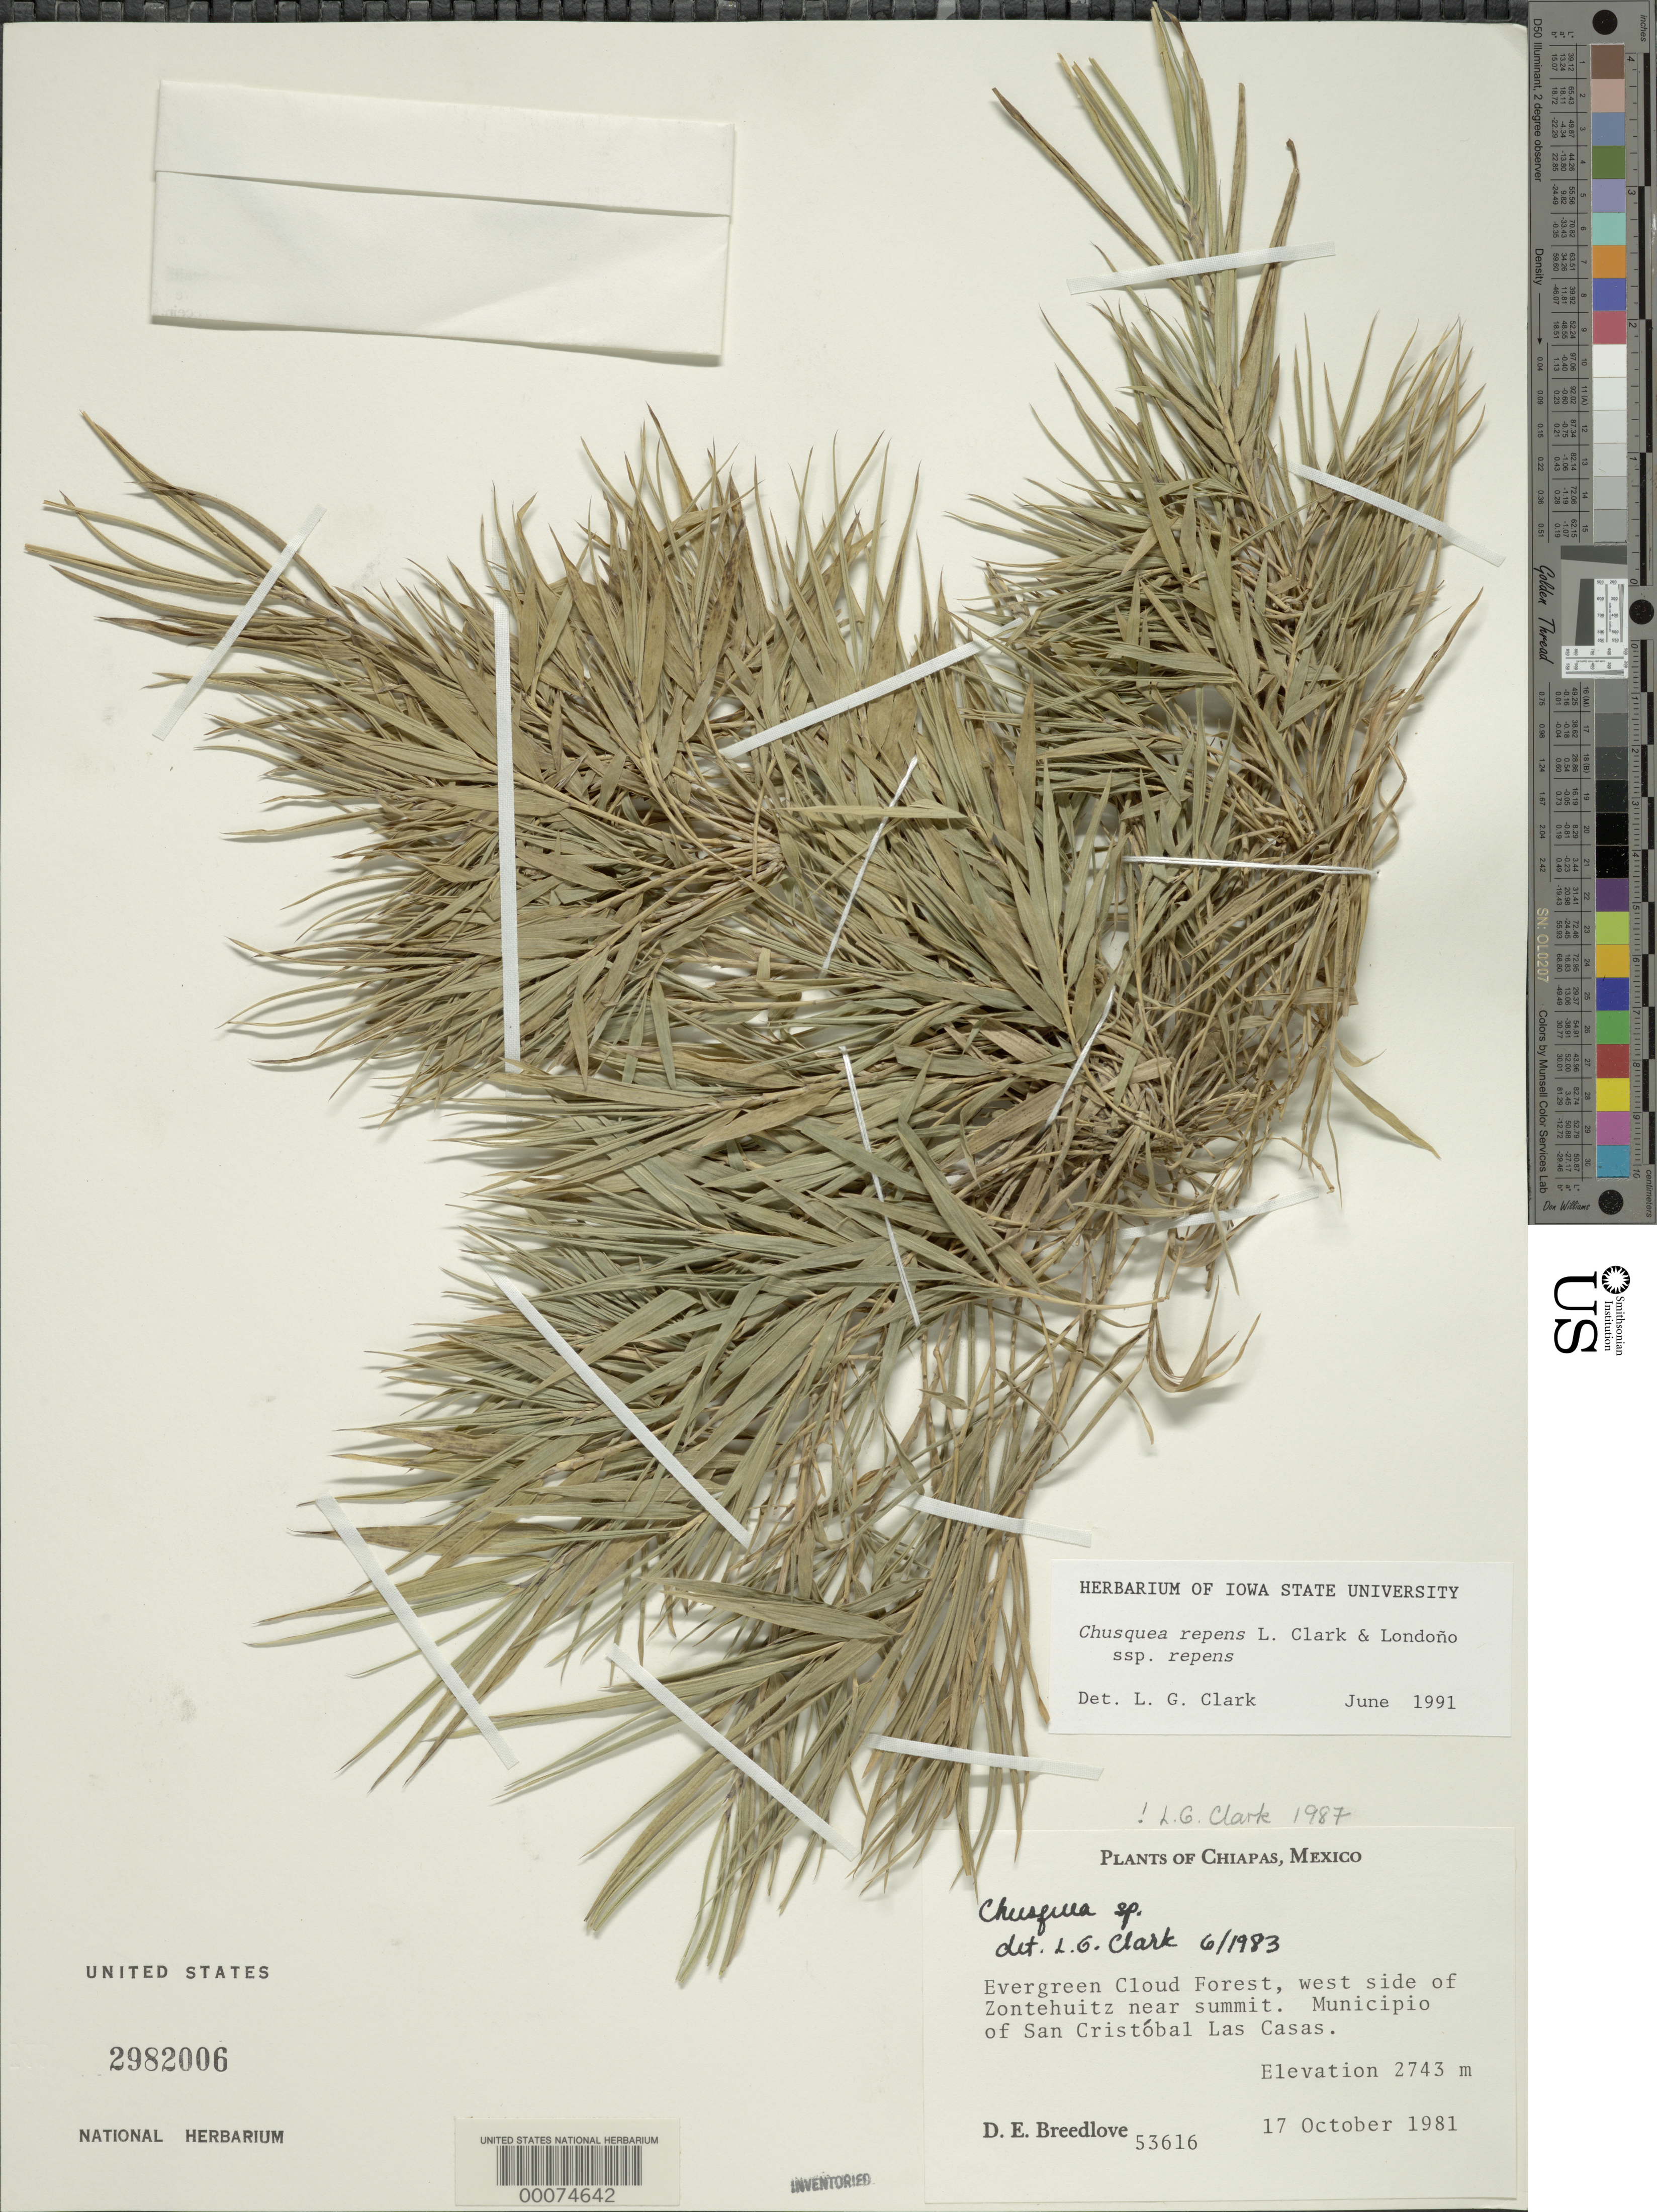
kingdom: Plantae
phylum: Tracheophyta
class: Liliopsida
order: Poales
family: Poaceae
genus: Chusquea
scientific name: Chusquea repens subsp. oaxacacensis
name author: L.G. Clark & Londoño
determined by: Clark, Lynn G., (ISC), Iowa State University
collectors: D. E. Breedlove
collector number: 53616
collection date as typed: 17 Oct 1981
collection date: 1981-10-17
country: Mexico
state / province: Chiapas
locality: Zontehuitz, San Cristobal las Casas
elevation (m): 2743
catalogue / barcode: US 2982006